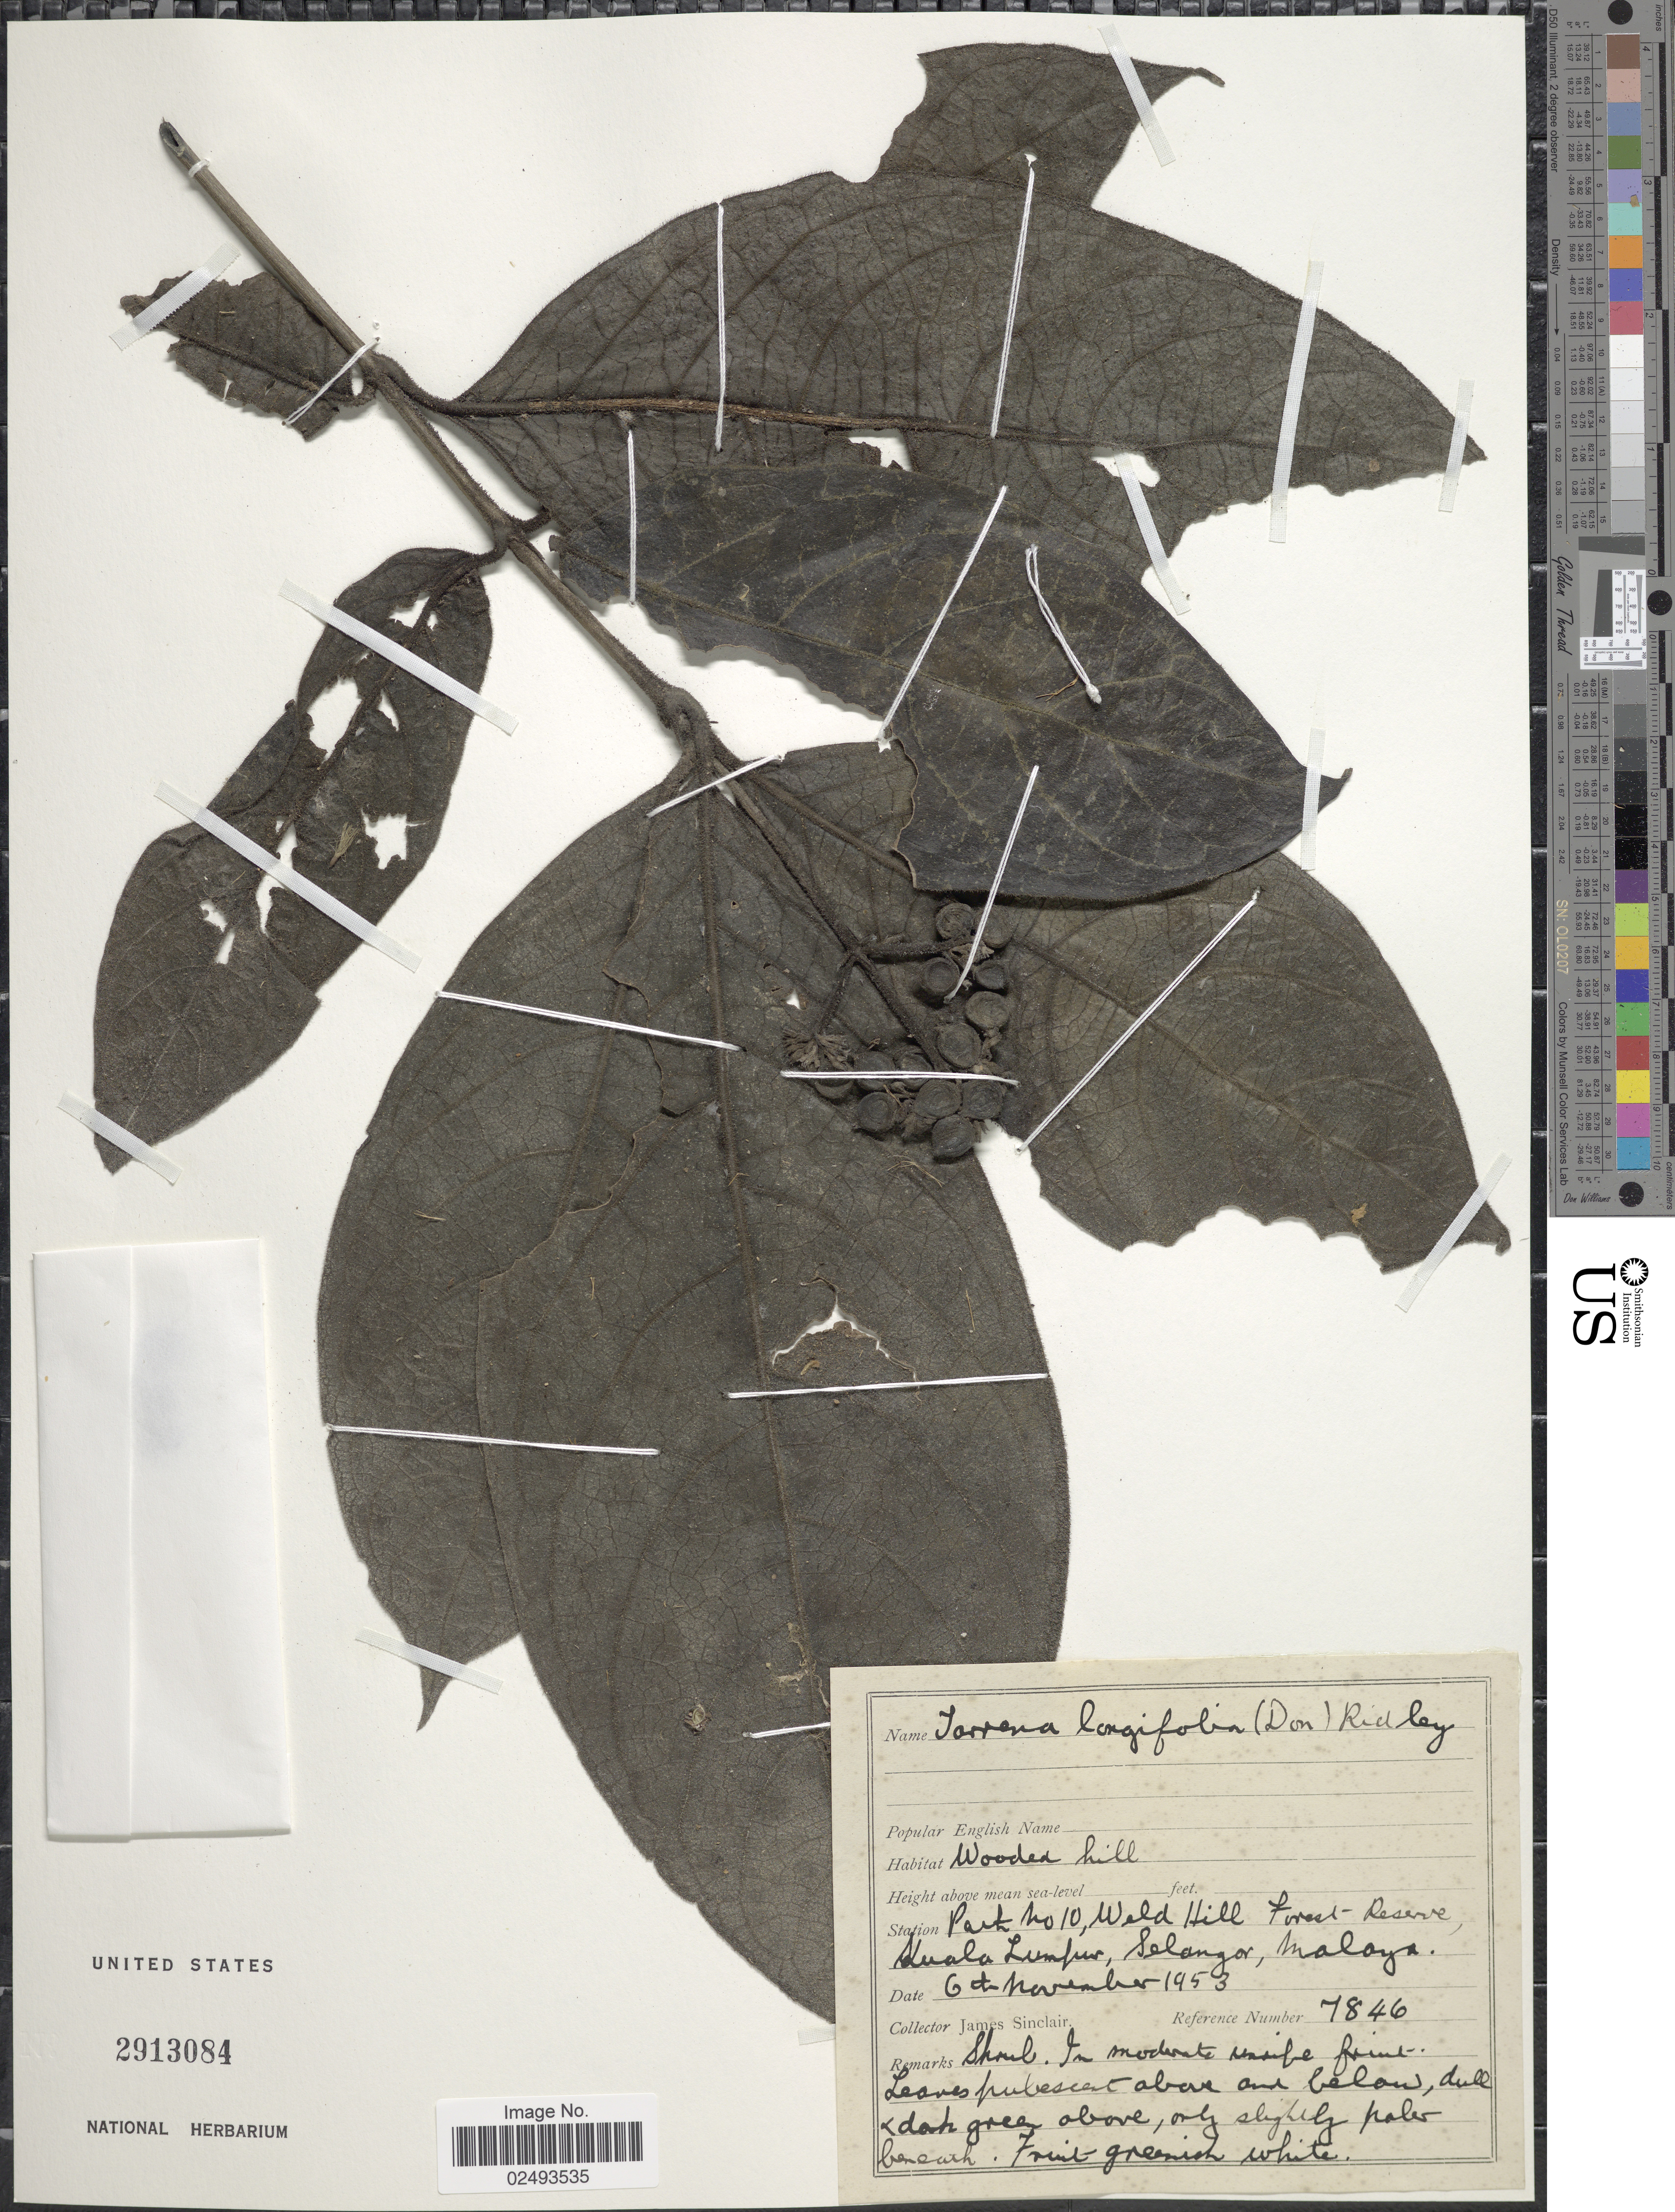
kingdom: Plantae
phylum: Tracheophyta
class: Magnoliopsida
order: Gentianales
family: Rubiaceae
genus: Tarenna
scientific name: Tarenna longifolia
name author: (Miq.) Ridl.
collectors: J. Sinclair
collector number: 7846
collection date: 1953-11-06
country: Malaysia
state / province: Selangor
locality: Sartion Path no 10, Weld Hill Forest-Reserve, Juala Lumpur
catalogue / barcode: US 2913084